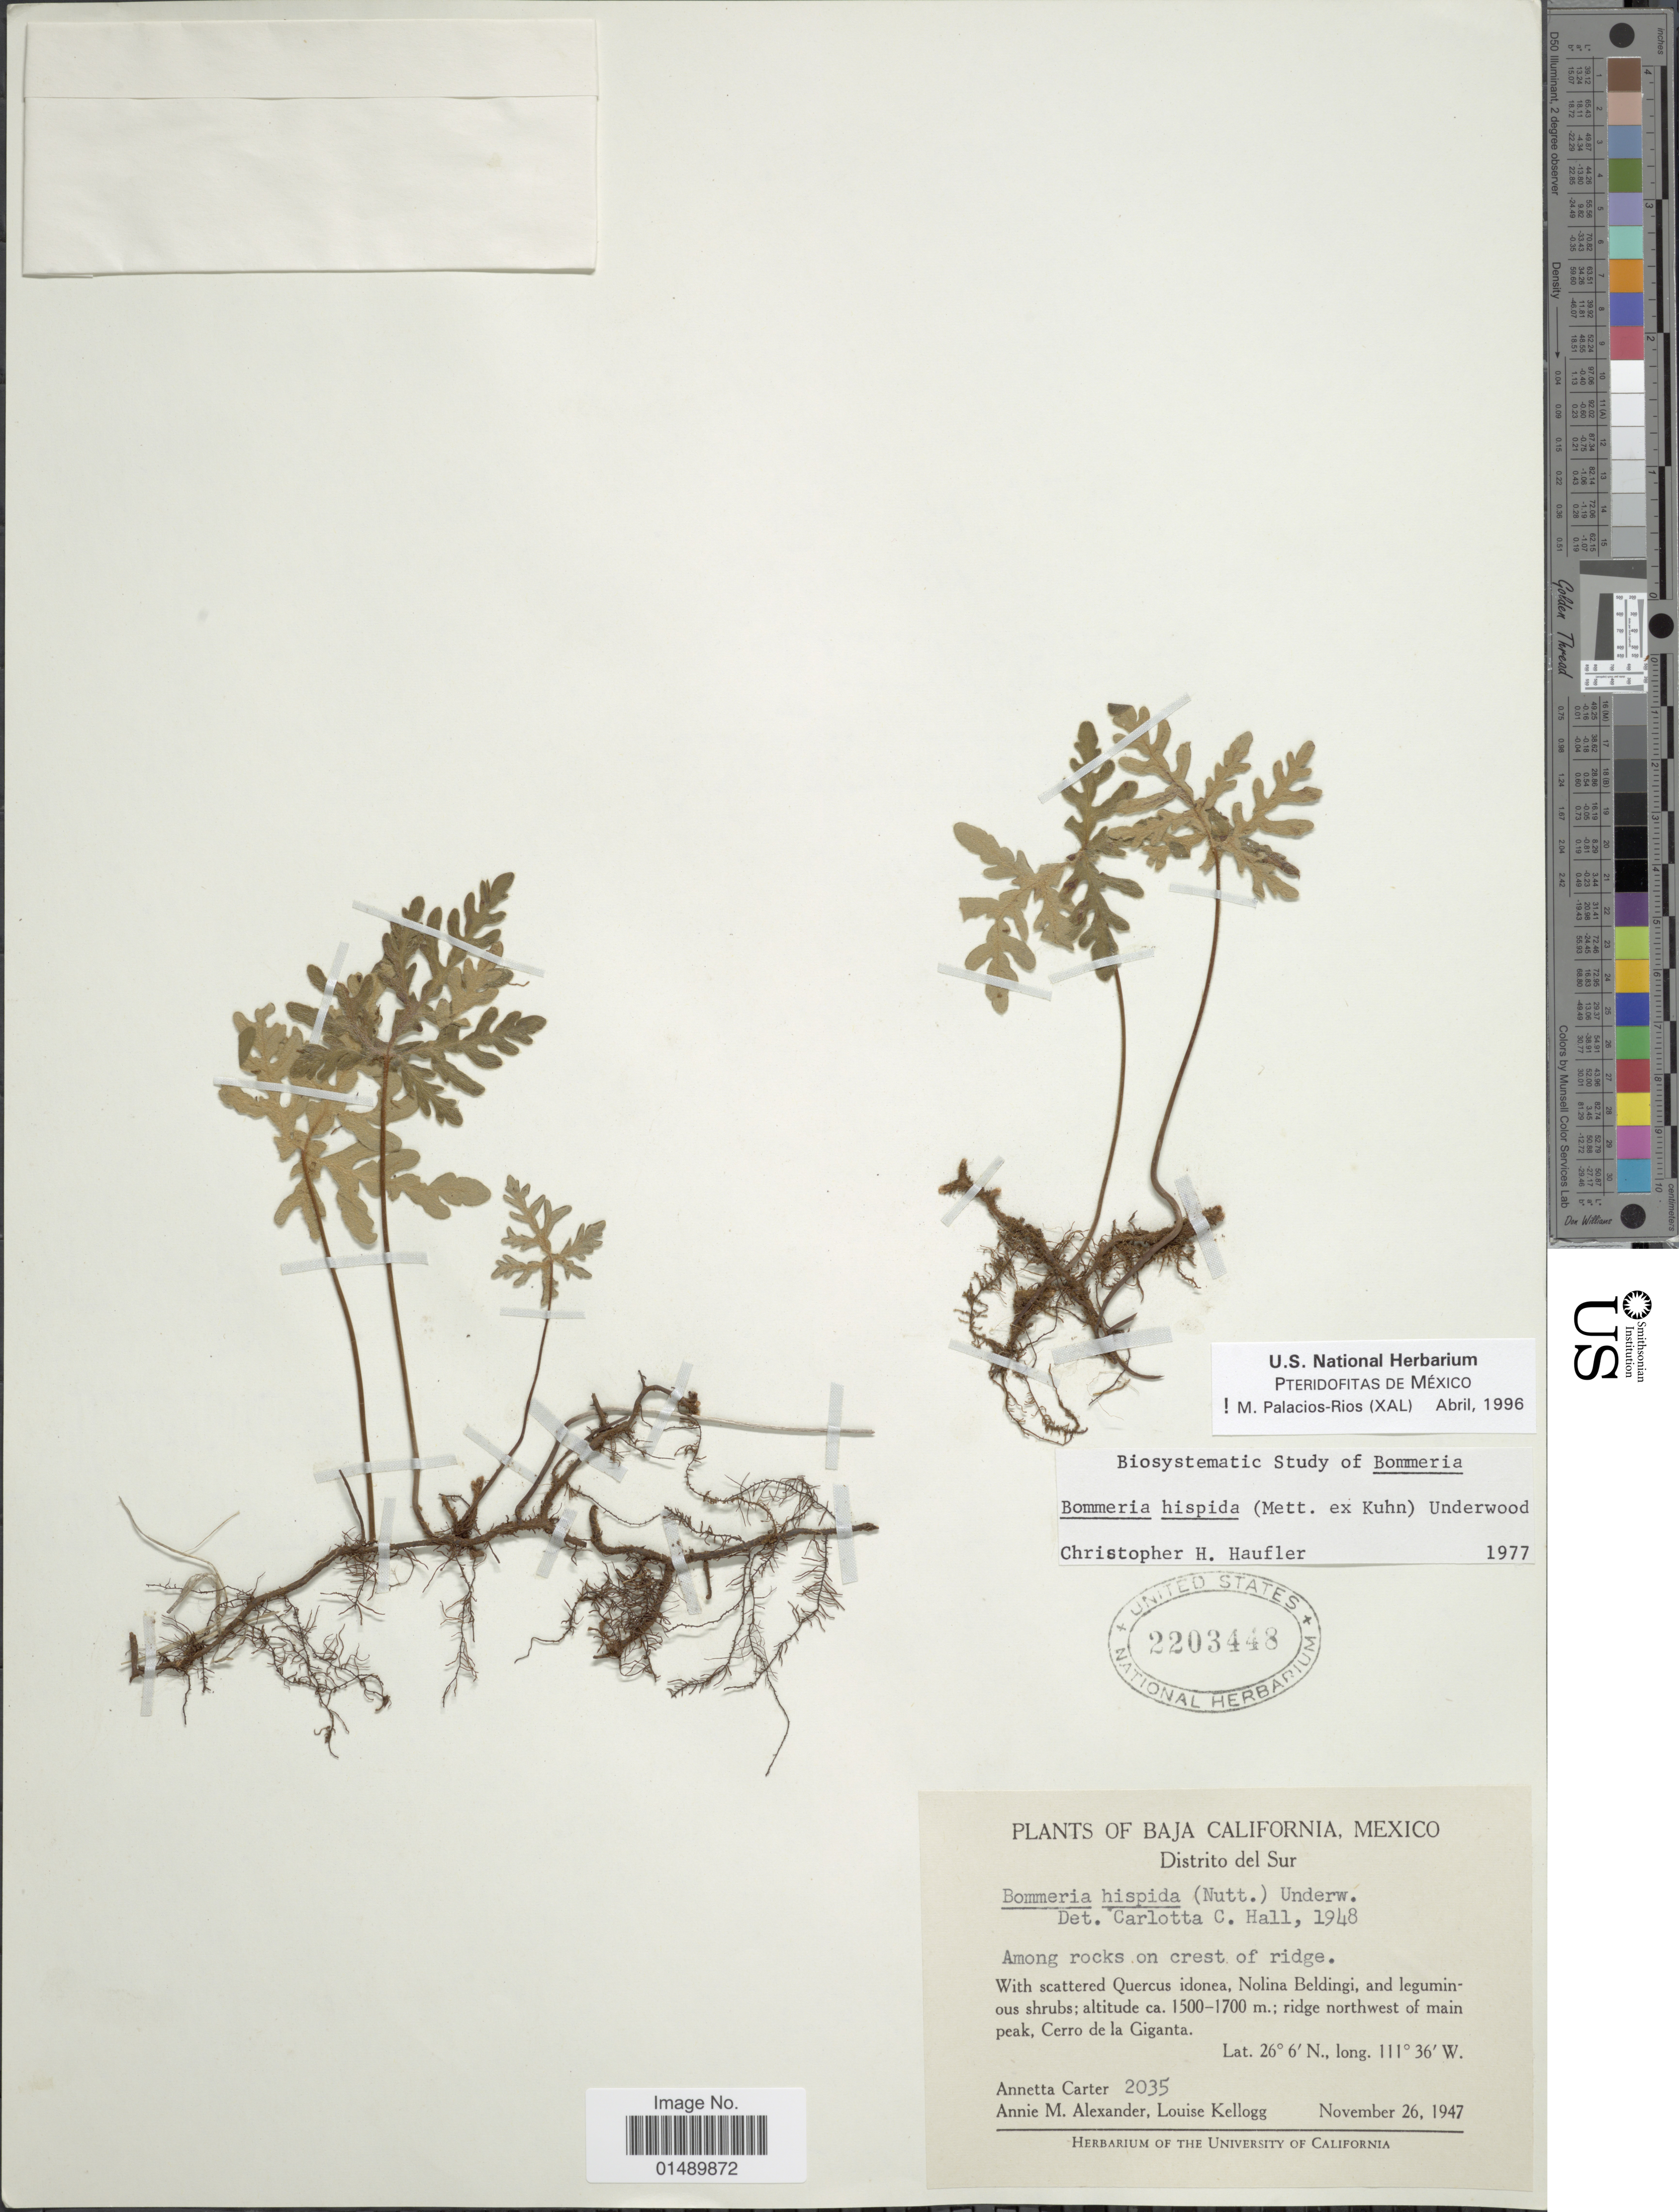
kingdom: Plantae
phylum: Tracheophyta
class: Polypodiopsida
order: Polypodiales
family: Pteridaceae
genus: Bommeria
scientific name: Bommeria hispida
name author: (Mett. ex Kuhn) Underw.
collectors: A. Carter, A. M. Alexander & L. Kellogg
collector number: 2035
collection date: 1947-11-26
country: Mexico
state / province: Baja California Sur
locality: Mexico, Distro del Sur, with scattered Quercus idonea, Nolina Beldingi, and leguminous shrubs, ridge northwest of main peak, Cerro de la Giganta.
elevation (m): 1500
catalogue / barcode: US 2203448